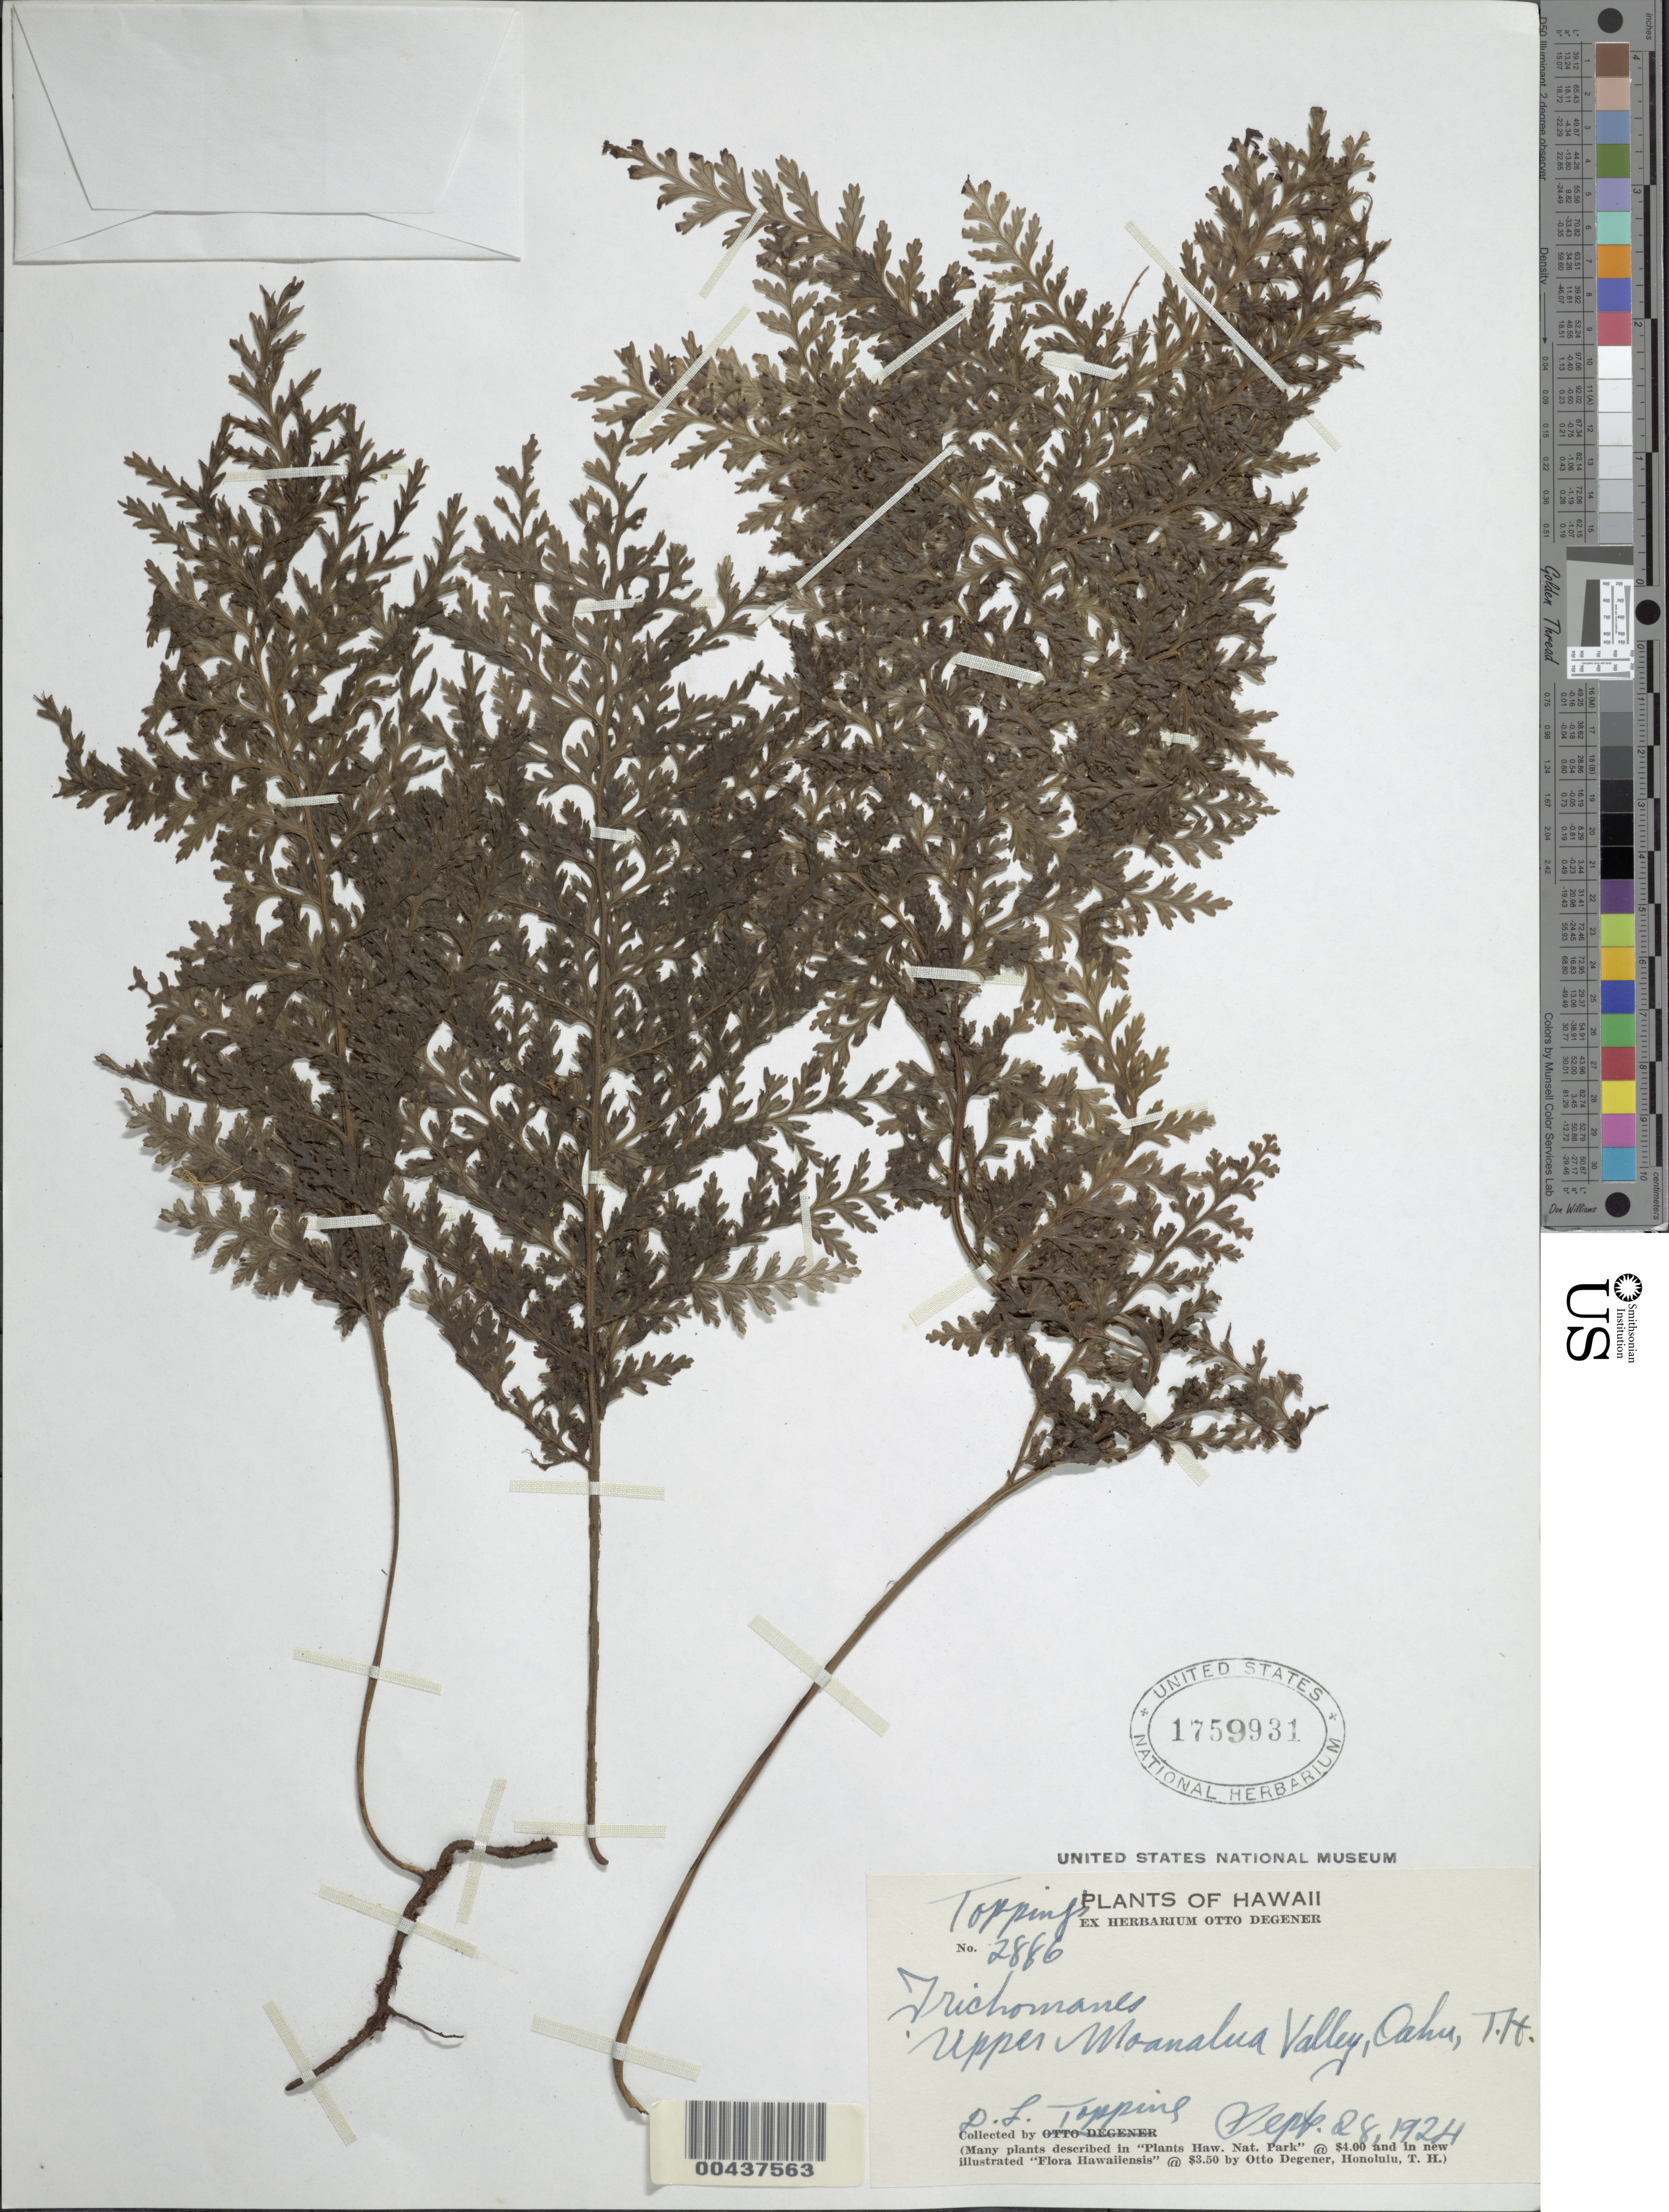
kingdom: Plantae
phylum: Tracheophyta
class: Polypodiopsida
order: Hymenophyllales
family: Hymenophyllaceae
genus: Crepidomanes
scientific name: Crepidomanes sp.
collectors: D. L. Topping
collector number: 2886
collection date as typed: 28 Sep 1924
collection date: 1924-09-28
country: United States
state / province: Hawaii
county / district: Honolulu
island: Oahu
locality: upper Moanalua Valley, Oahu, T.H.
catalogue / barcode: US 1759931